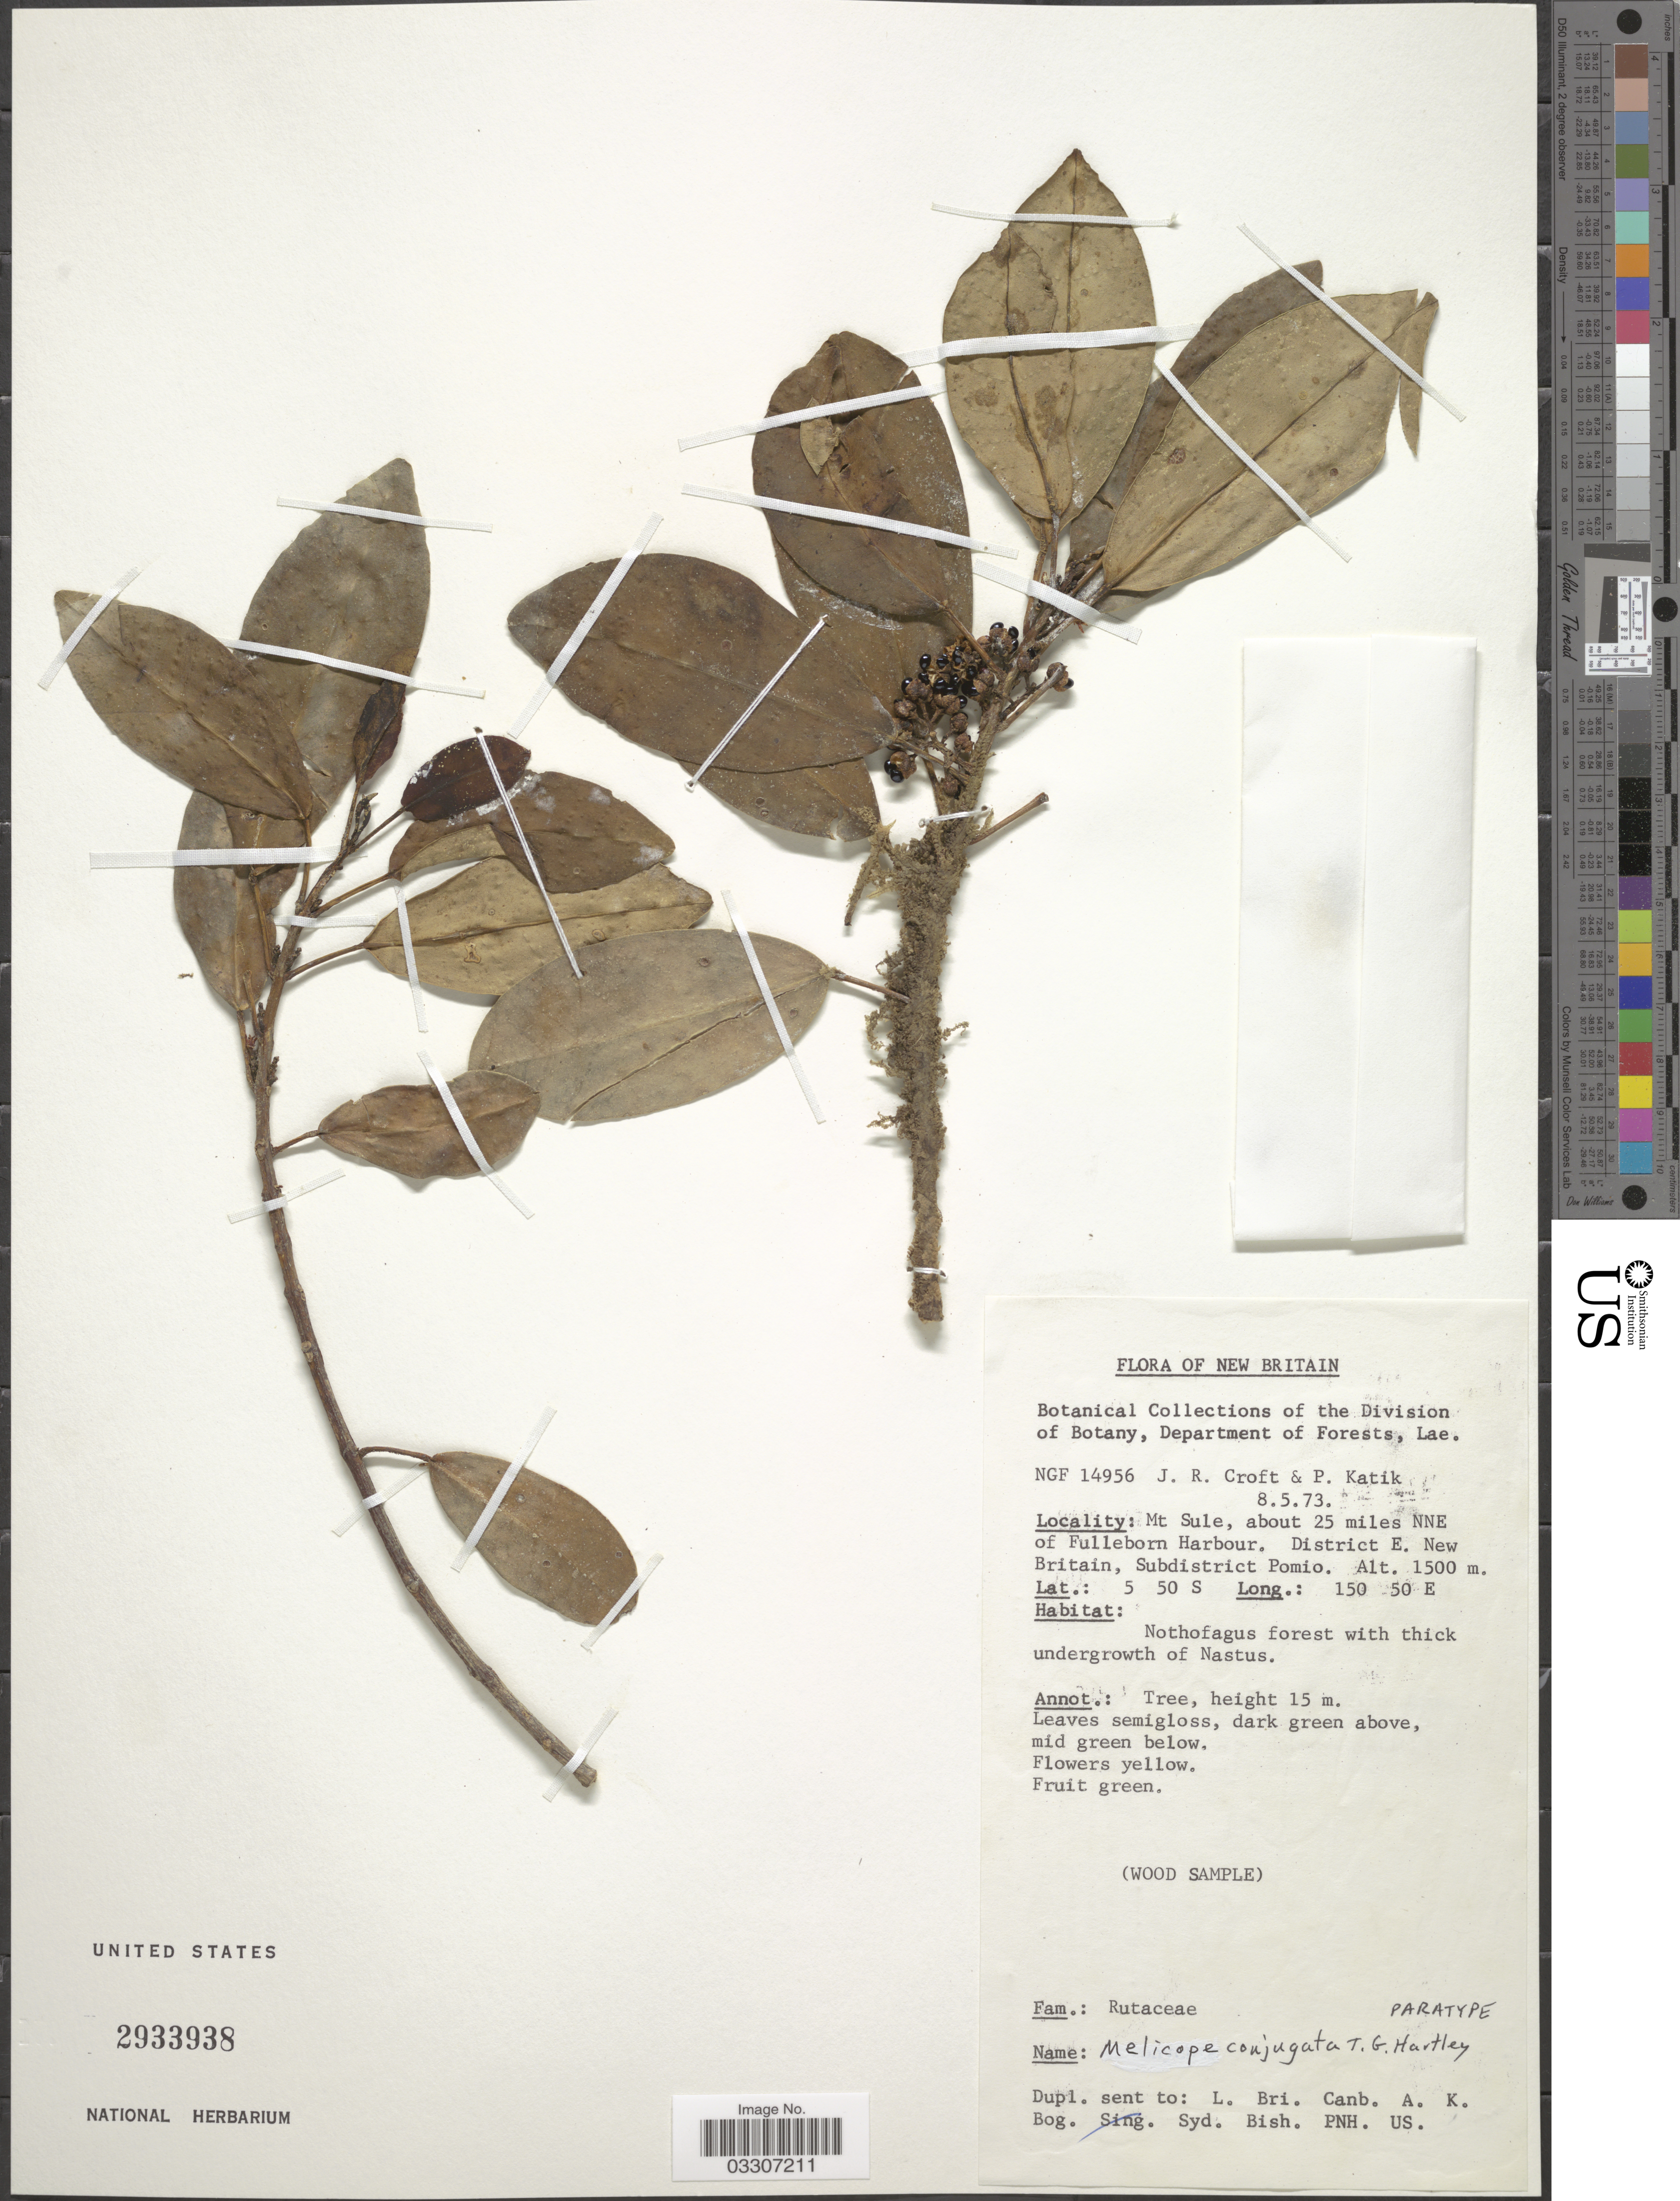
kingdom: Plantae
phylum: Tracheophyta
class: Magnoliopsida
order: Sapindales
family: Rutaceae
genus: Melicope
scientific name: Melicope conjugata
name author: T.G. Hartley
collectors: J. R. Croft & P. Katik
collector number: NGF 14956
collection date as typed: Transcribed d/m/y: 8/5/73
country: Papua New Guinea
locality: New Britain. Mt Sule, about 25 miles NNE of Fulleborn Harbour. District E. New Britain, Subdistrict Pomio.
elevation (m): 1500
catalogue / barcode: US 2933938